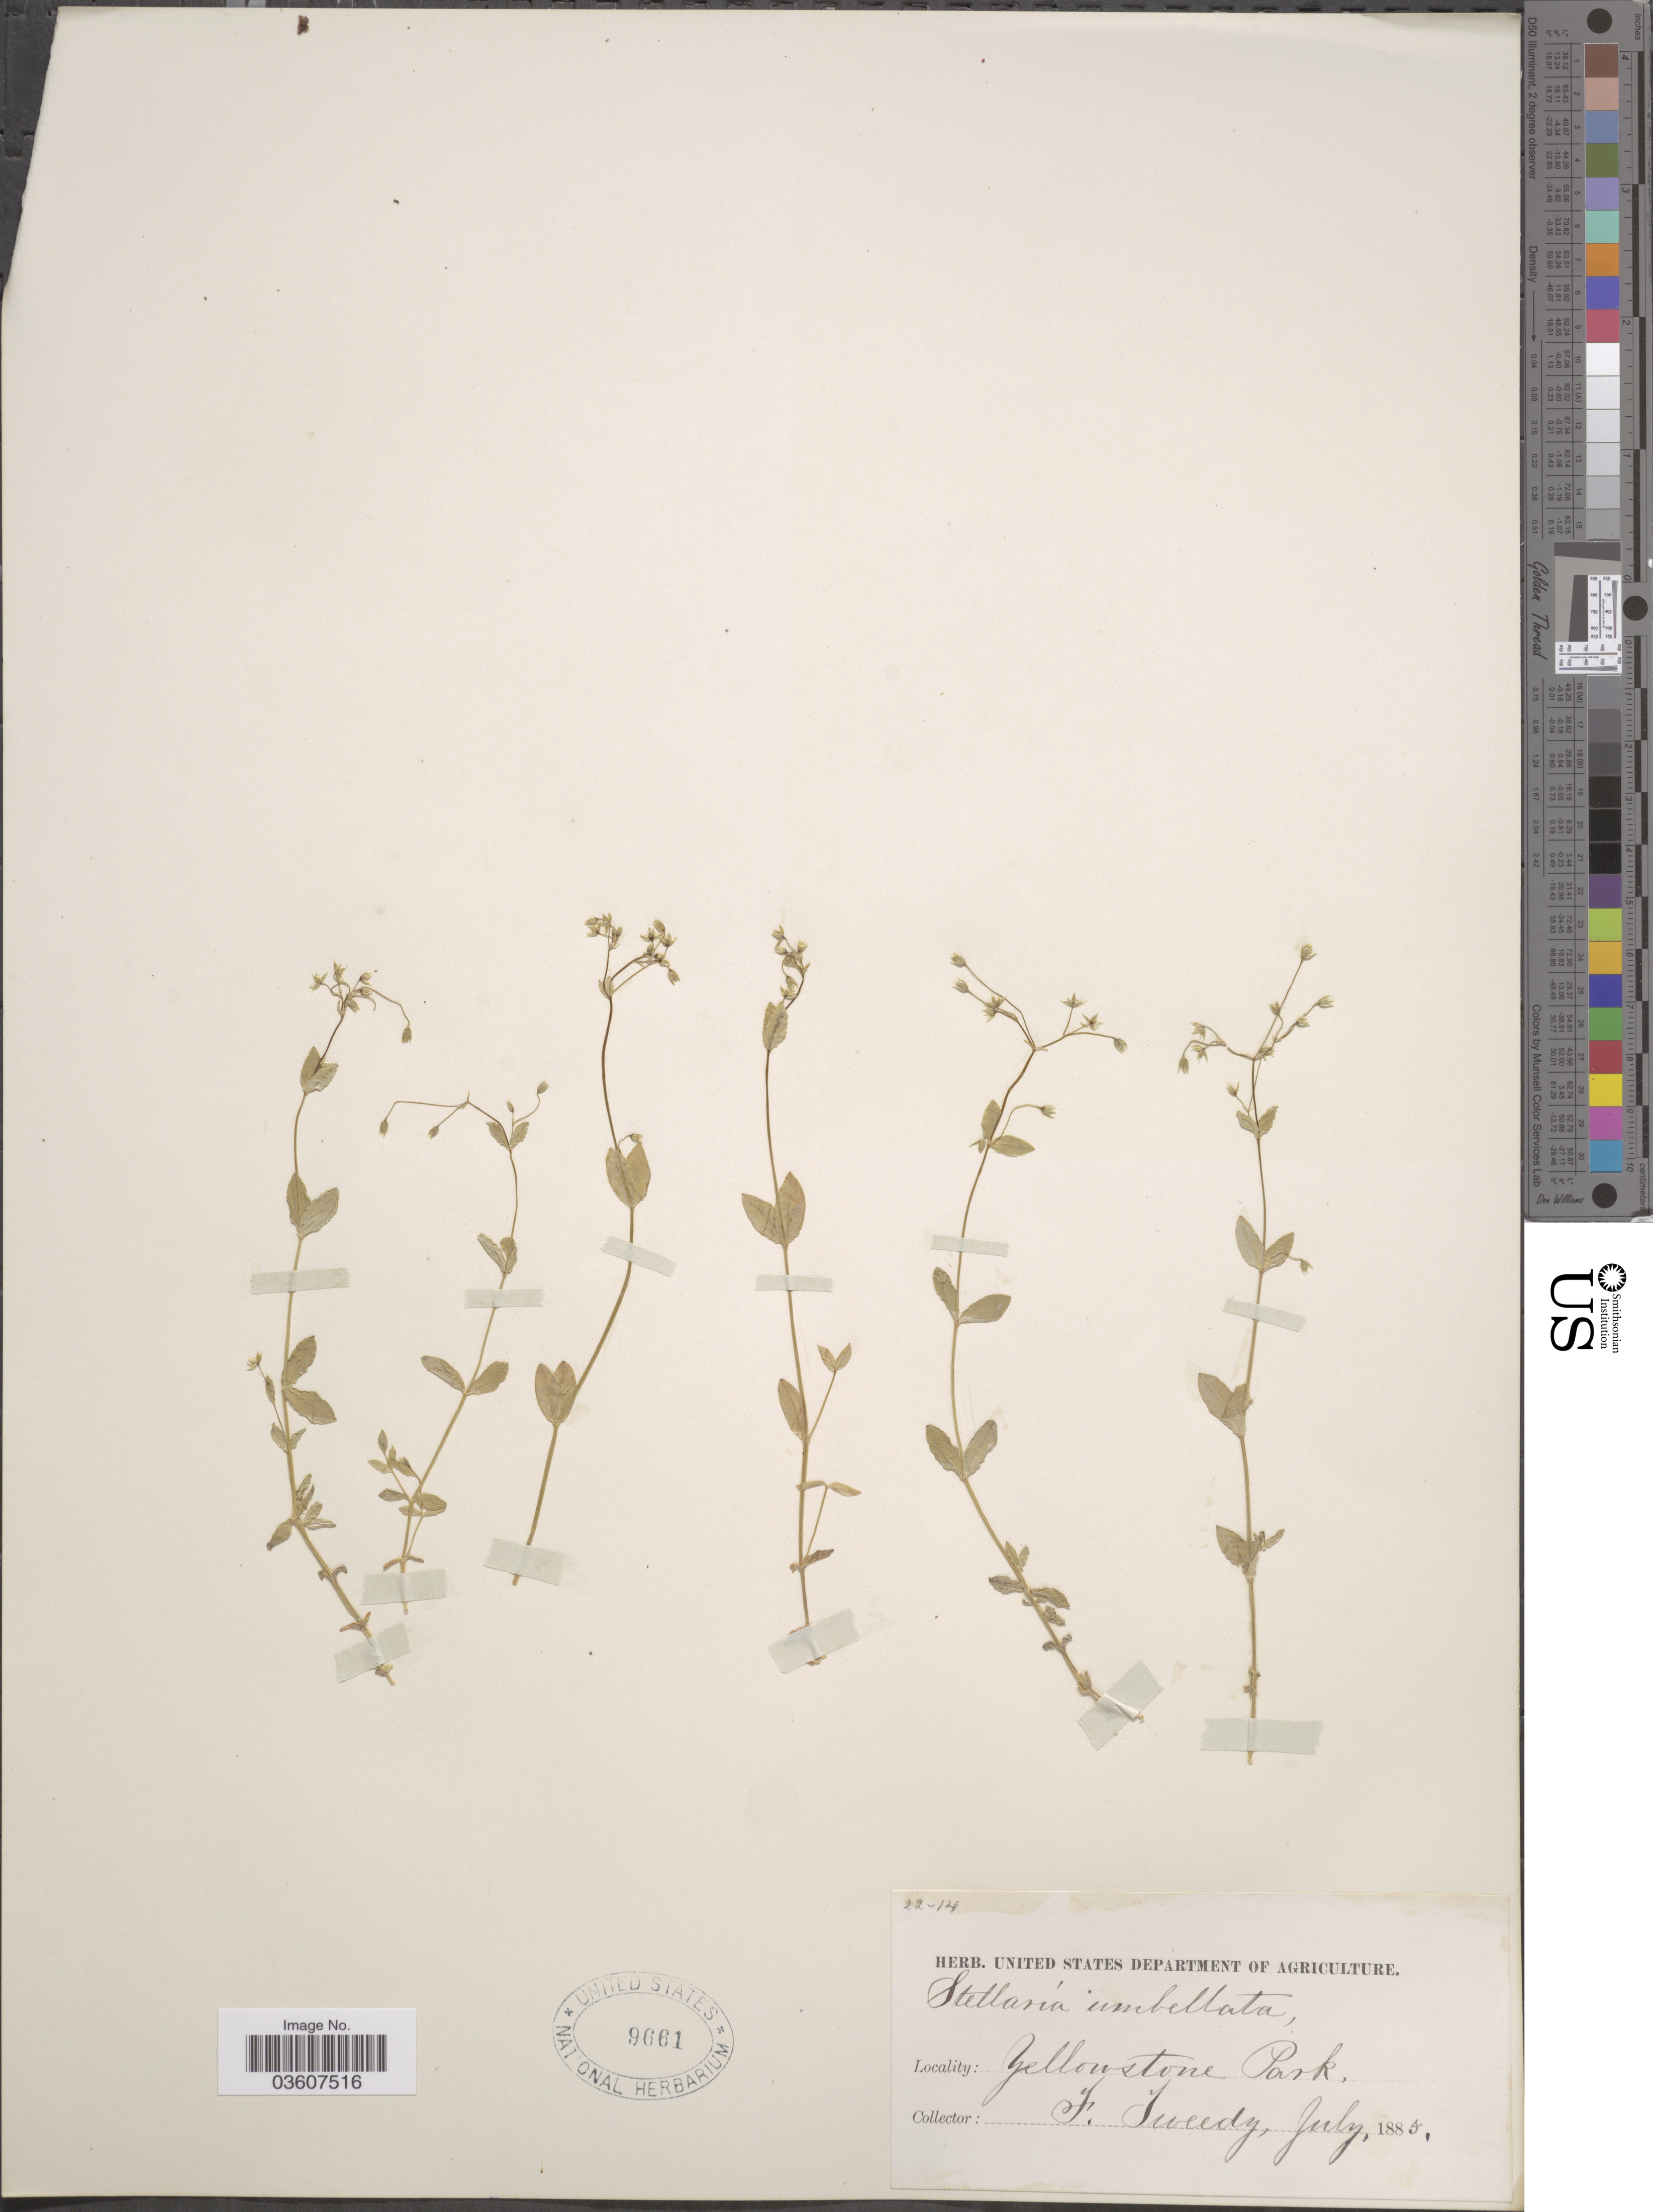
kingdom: Plantae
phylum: Tracheophyta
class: Magnoliopsida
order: Caryophyllales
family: Caryophyllaceae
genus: Stellaria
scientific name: Stellaria umbellata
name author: Turcz.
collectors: F. Tweedy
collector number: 22-14*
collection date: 1885-07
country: United States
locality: Yellowstone Park.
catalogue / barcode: US 9661